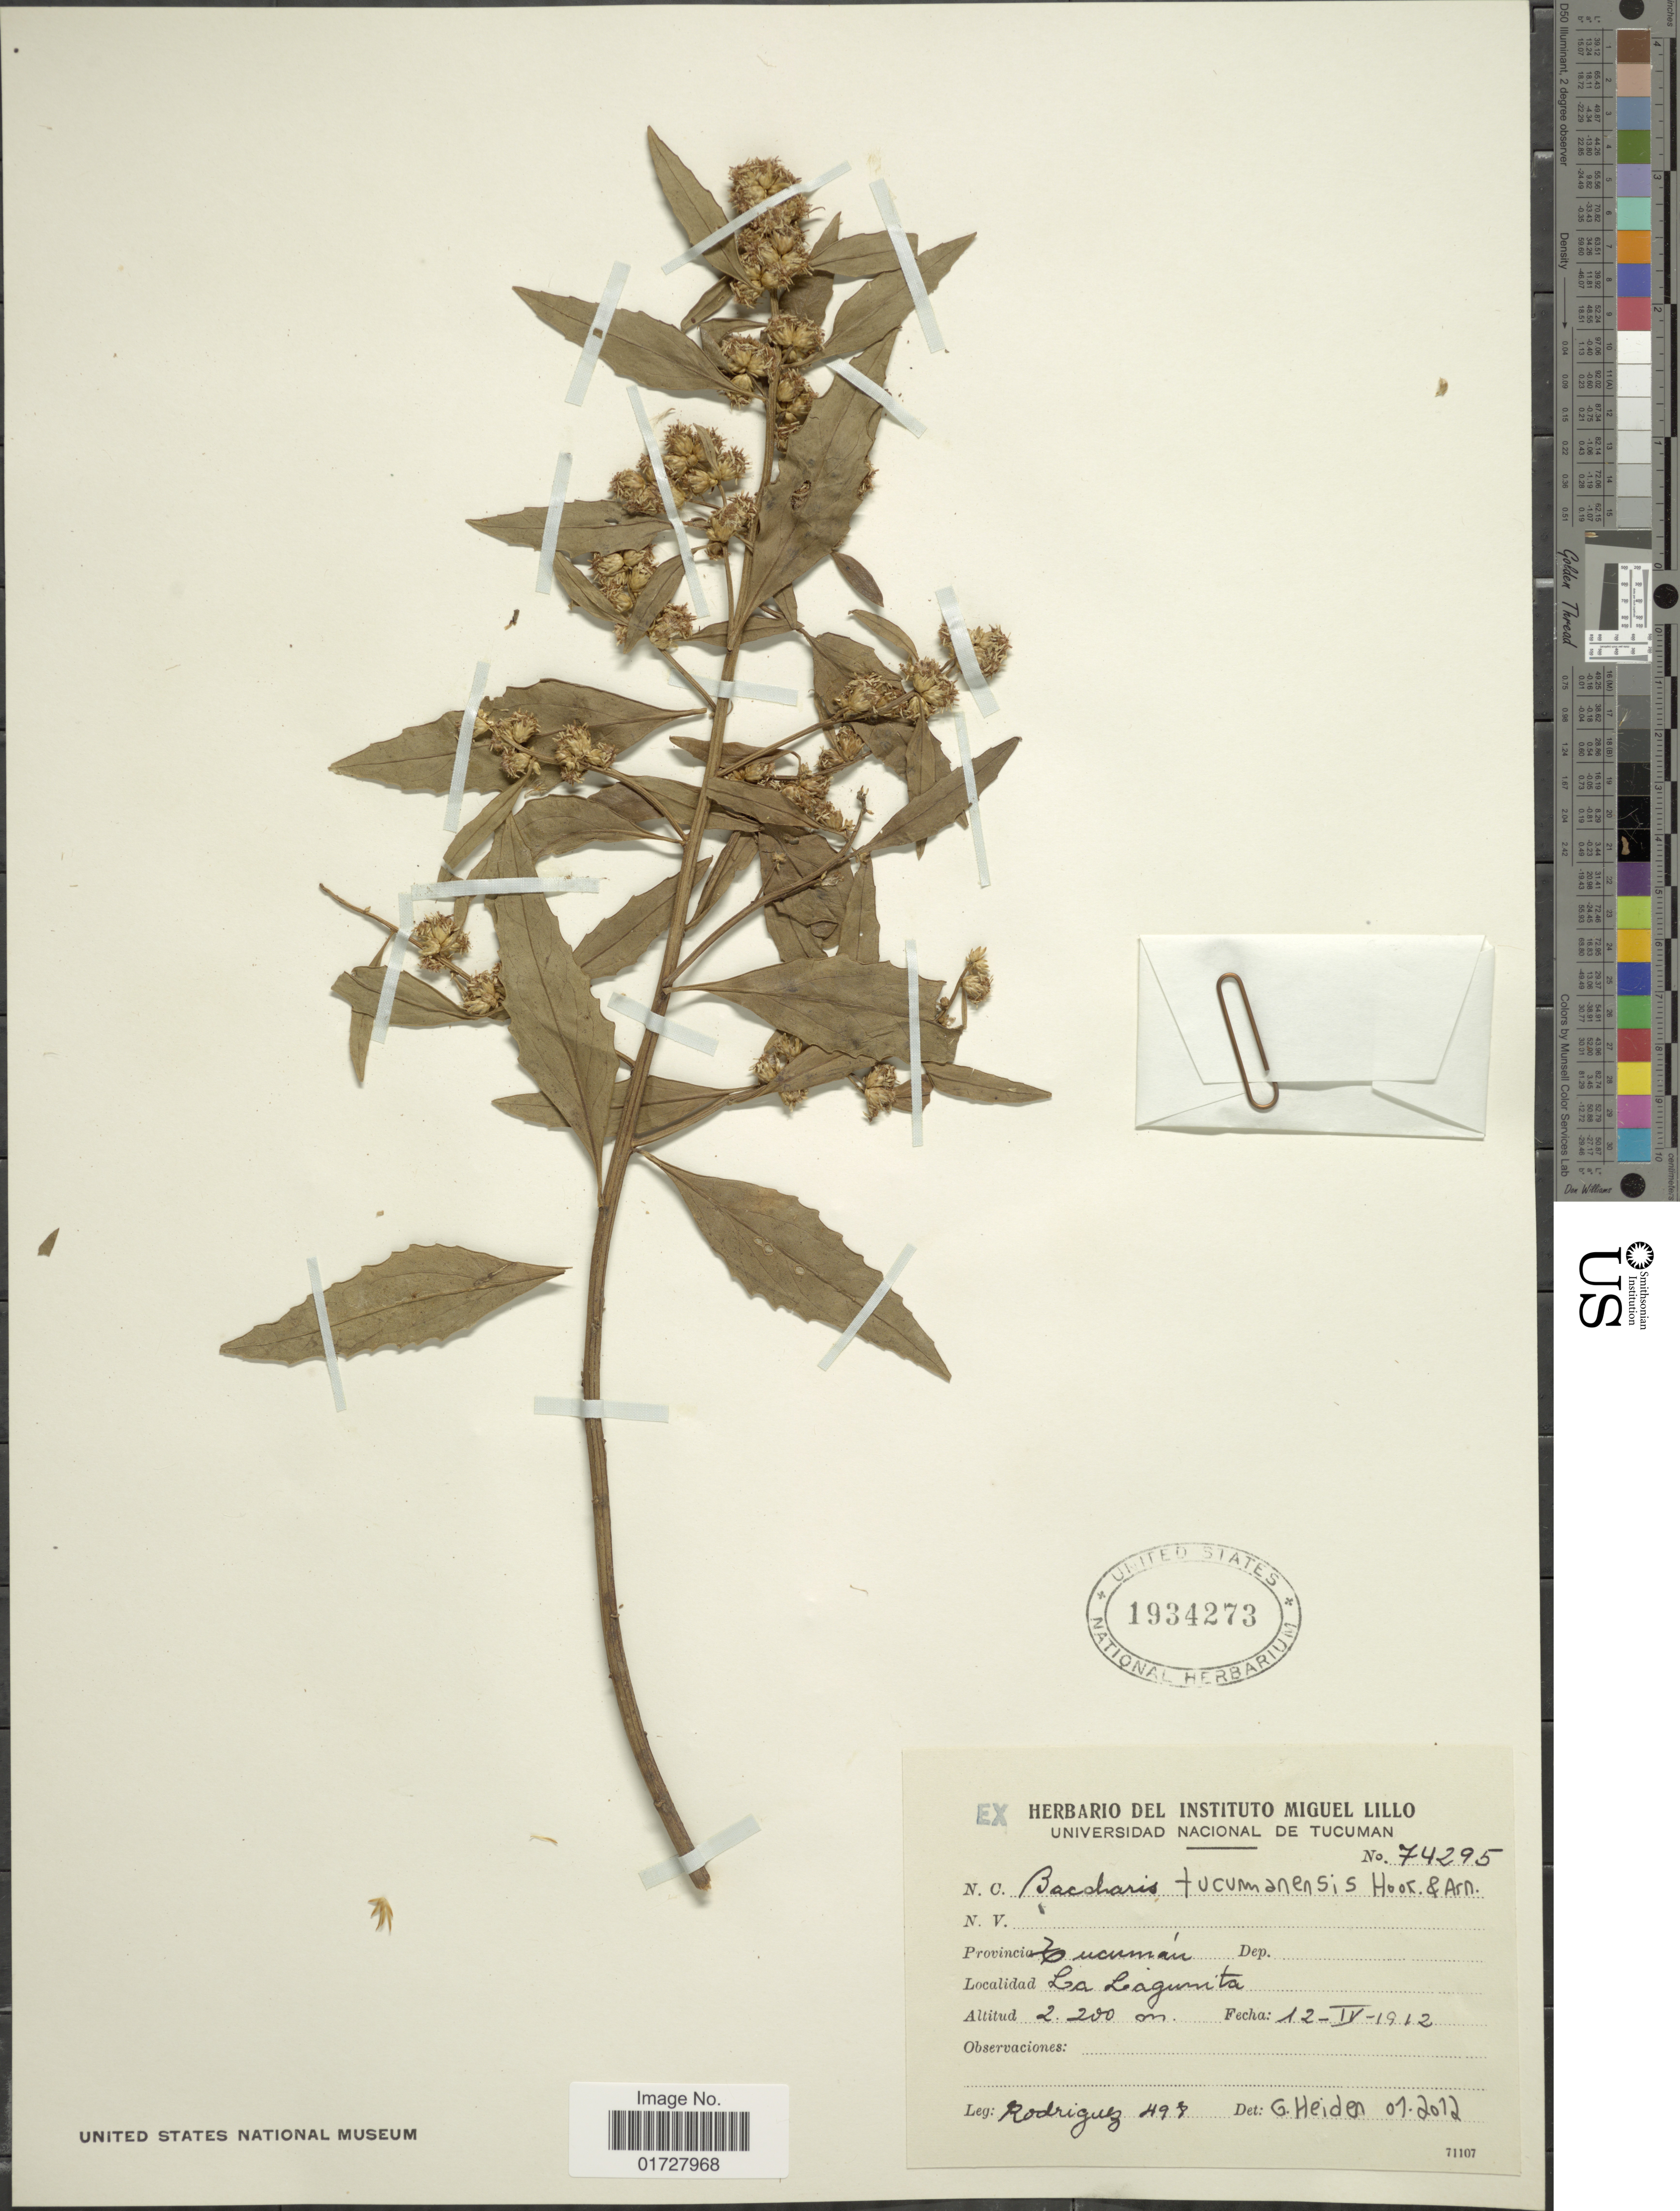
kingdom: Plantae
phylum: Tracheophyta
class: Magnoliopsida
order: Asterales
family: Asteraceae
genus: Baccharis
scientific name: Baccharis tucumanensis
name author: Hook. & Arn.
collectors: Rodriguez, --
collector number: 498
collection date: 1912-04-12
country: Argentina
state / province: Tucuman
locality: La Lagunita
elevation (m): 2200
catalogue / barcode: US 1934273